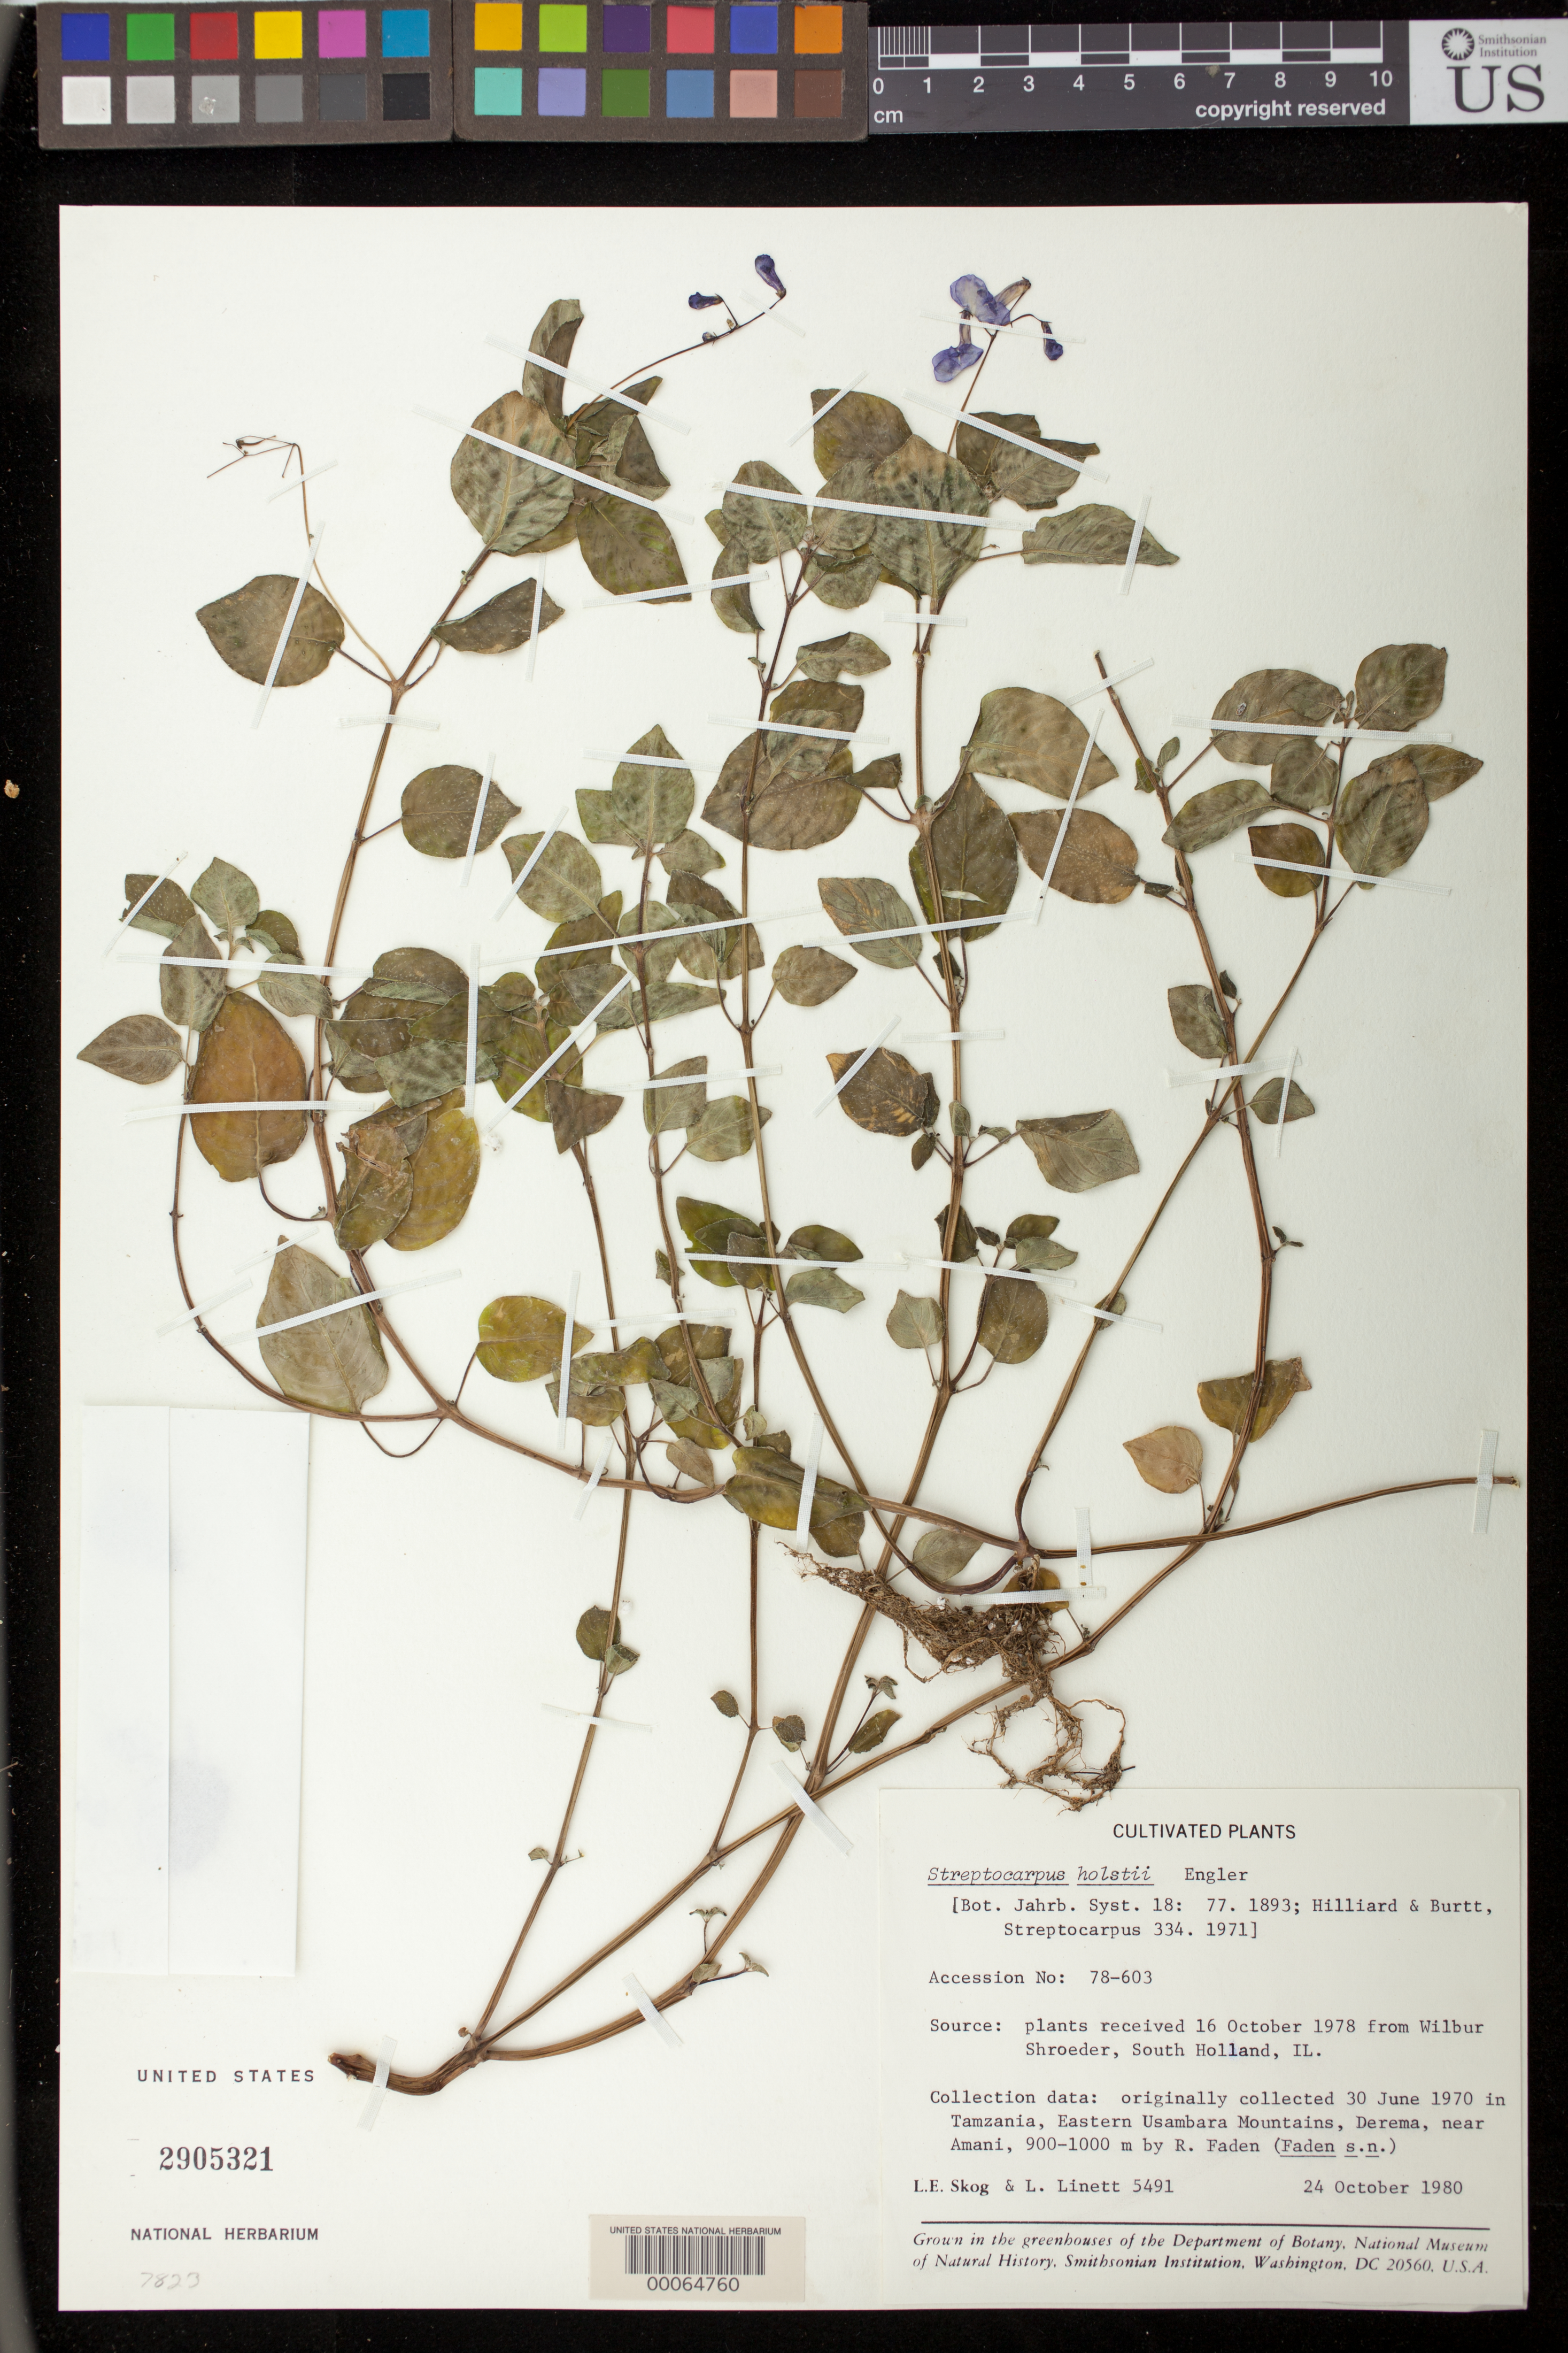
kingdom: Plantae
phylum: Tracheophyta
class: Magnoliopsida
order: Lamiales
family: Gesneriaceae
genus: Streptocarpus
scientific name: Streptocarpus holstii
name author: Engl.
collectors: L. E. Skog & L. Linett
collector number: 5491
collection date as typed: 24 Oct 1980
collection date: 1980-10-24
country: Tanzania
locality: U.S.A., District of Columbia, greenhouse at US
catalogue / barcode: US 2905321